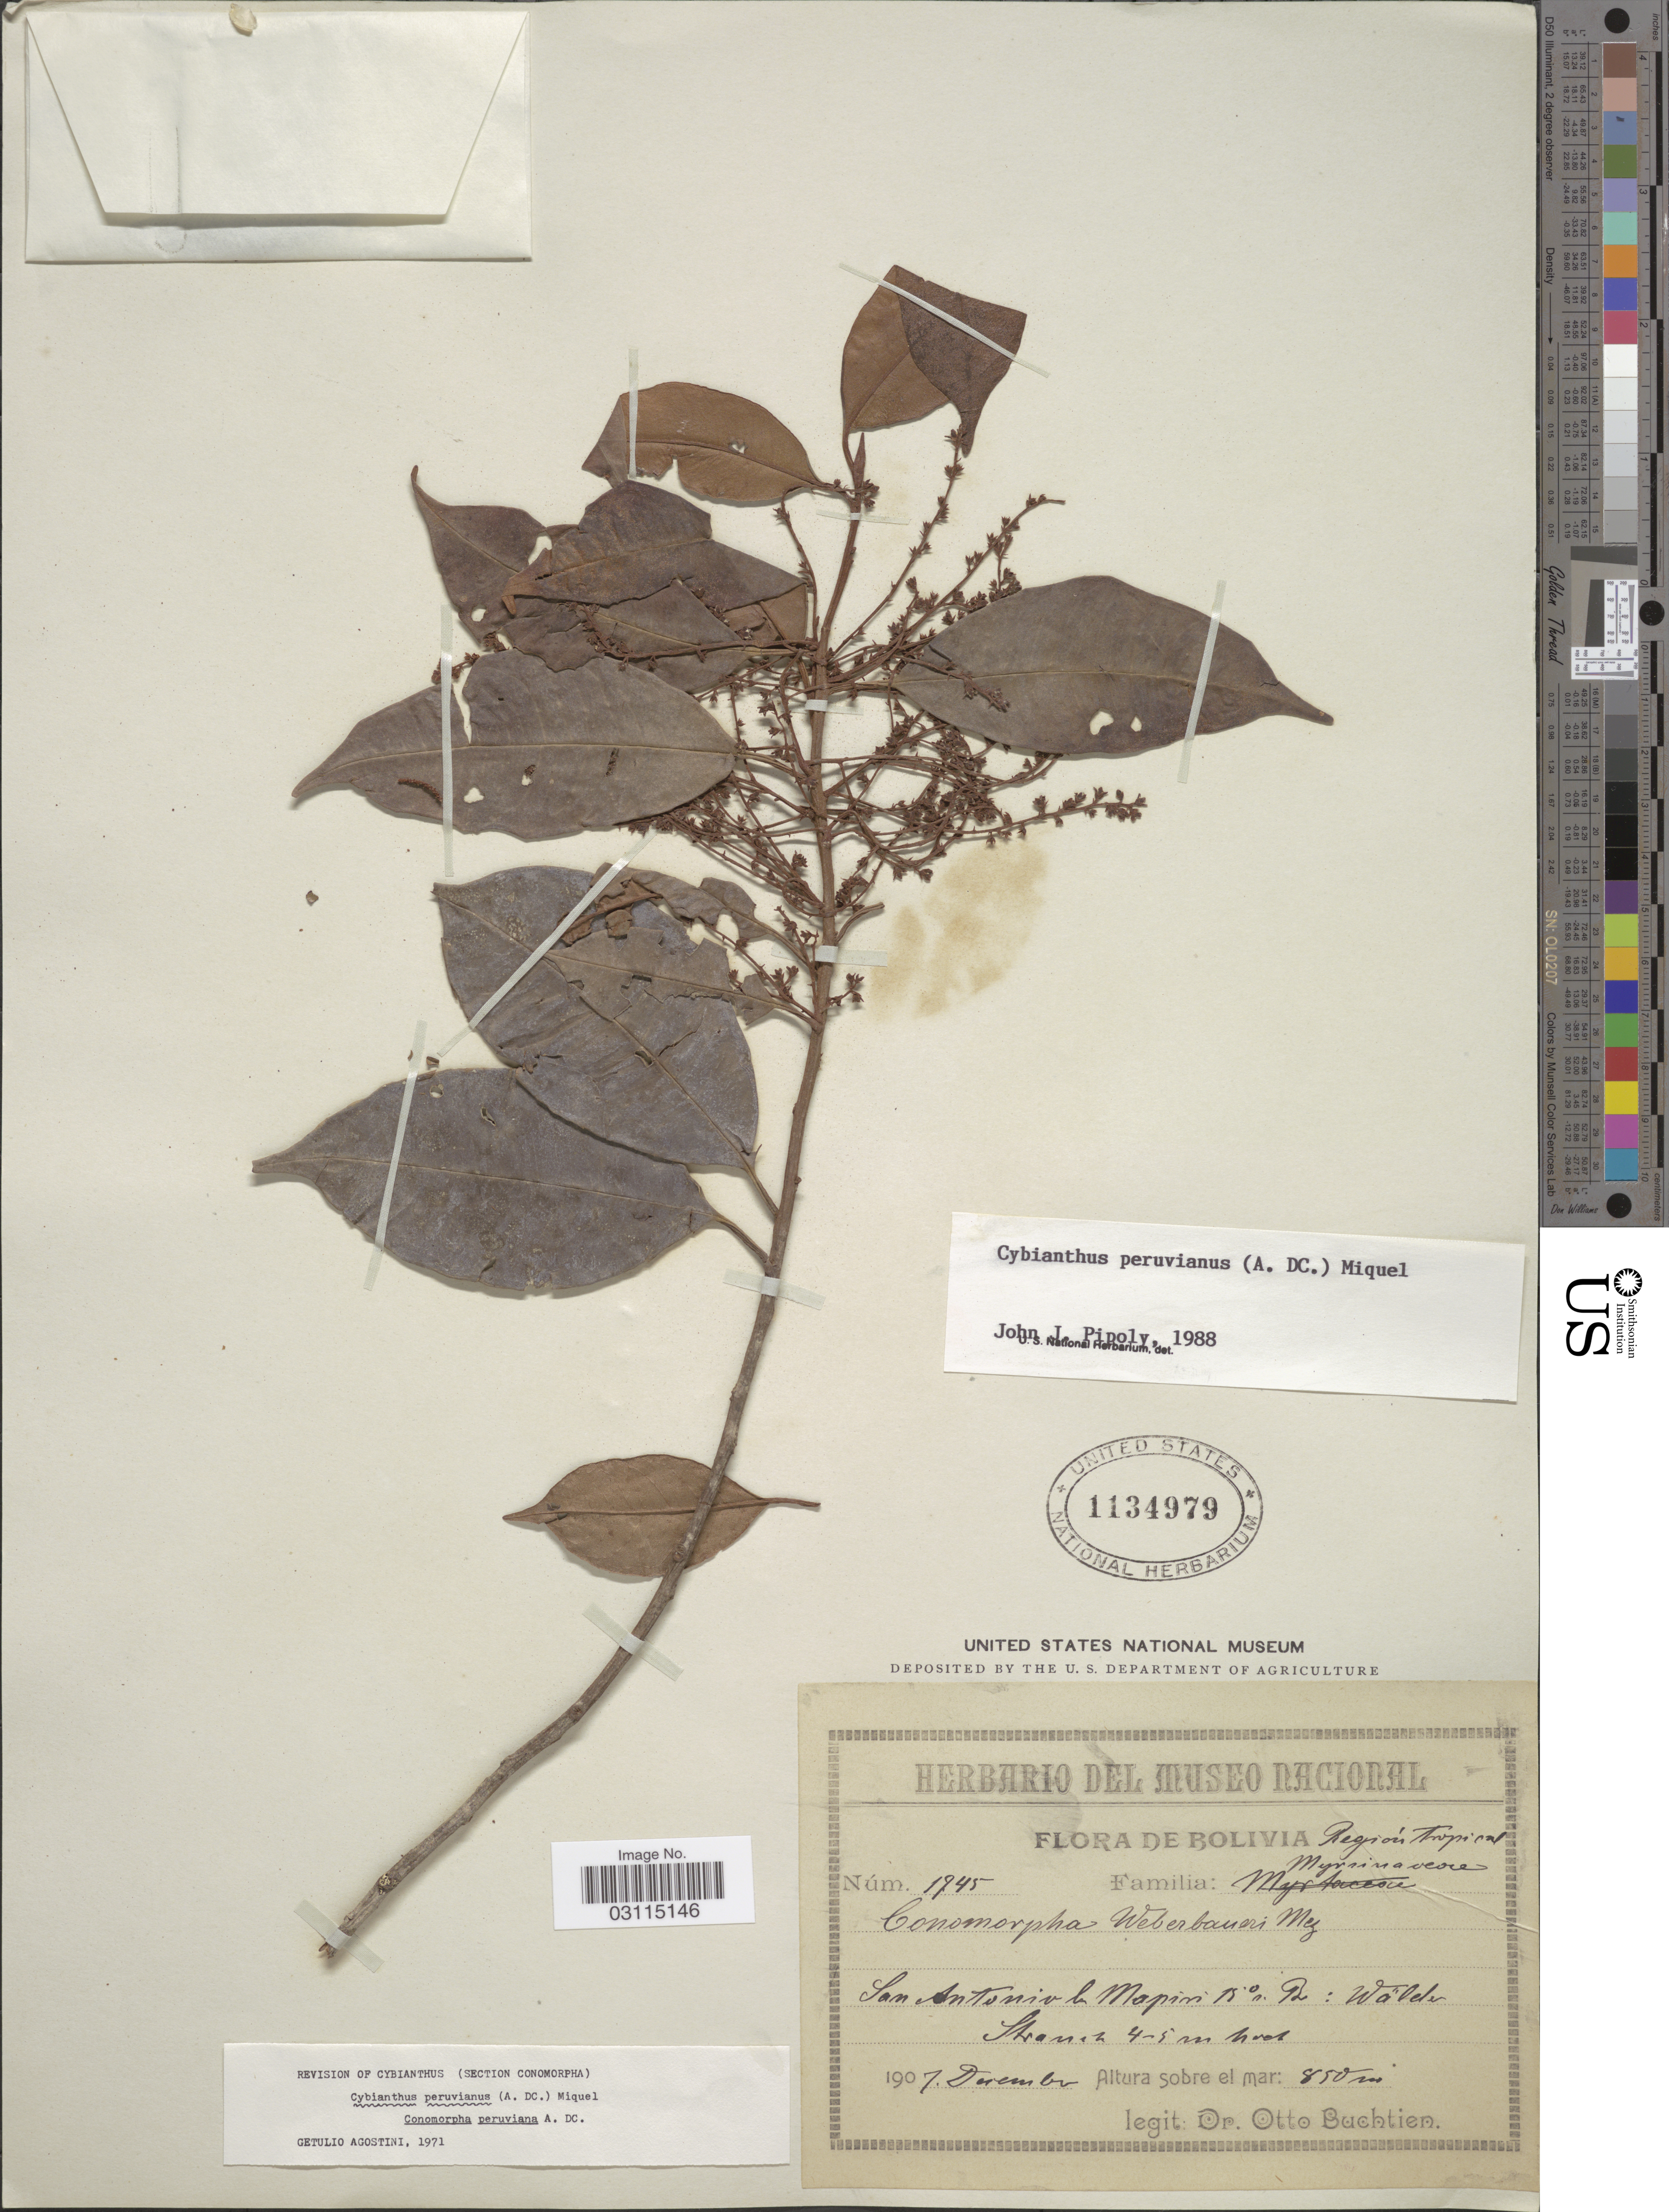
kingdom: Plantae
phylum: Tracheophyta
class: Magnoliopsida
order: Ericales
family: Primulaceae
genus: Cybianthus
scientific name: Cybianthus peruvianus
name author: (A. DC.) Miq.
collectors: O. Buchtien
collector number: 1745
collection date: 1907-12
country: Bolivia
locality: Región tropical, San Antonio bei Mapiri.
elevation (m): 850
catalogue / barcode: US 1134979